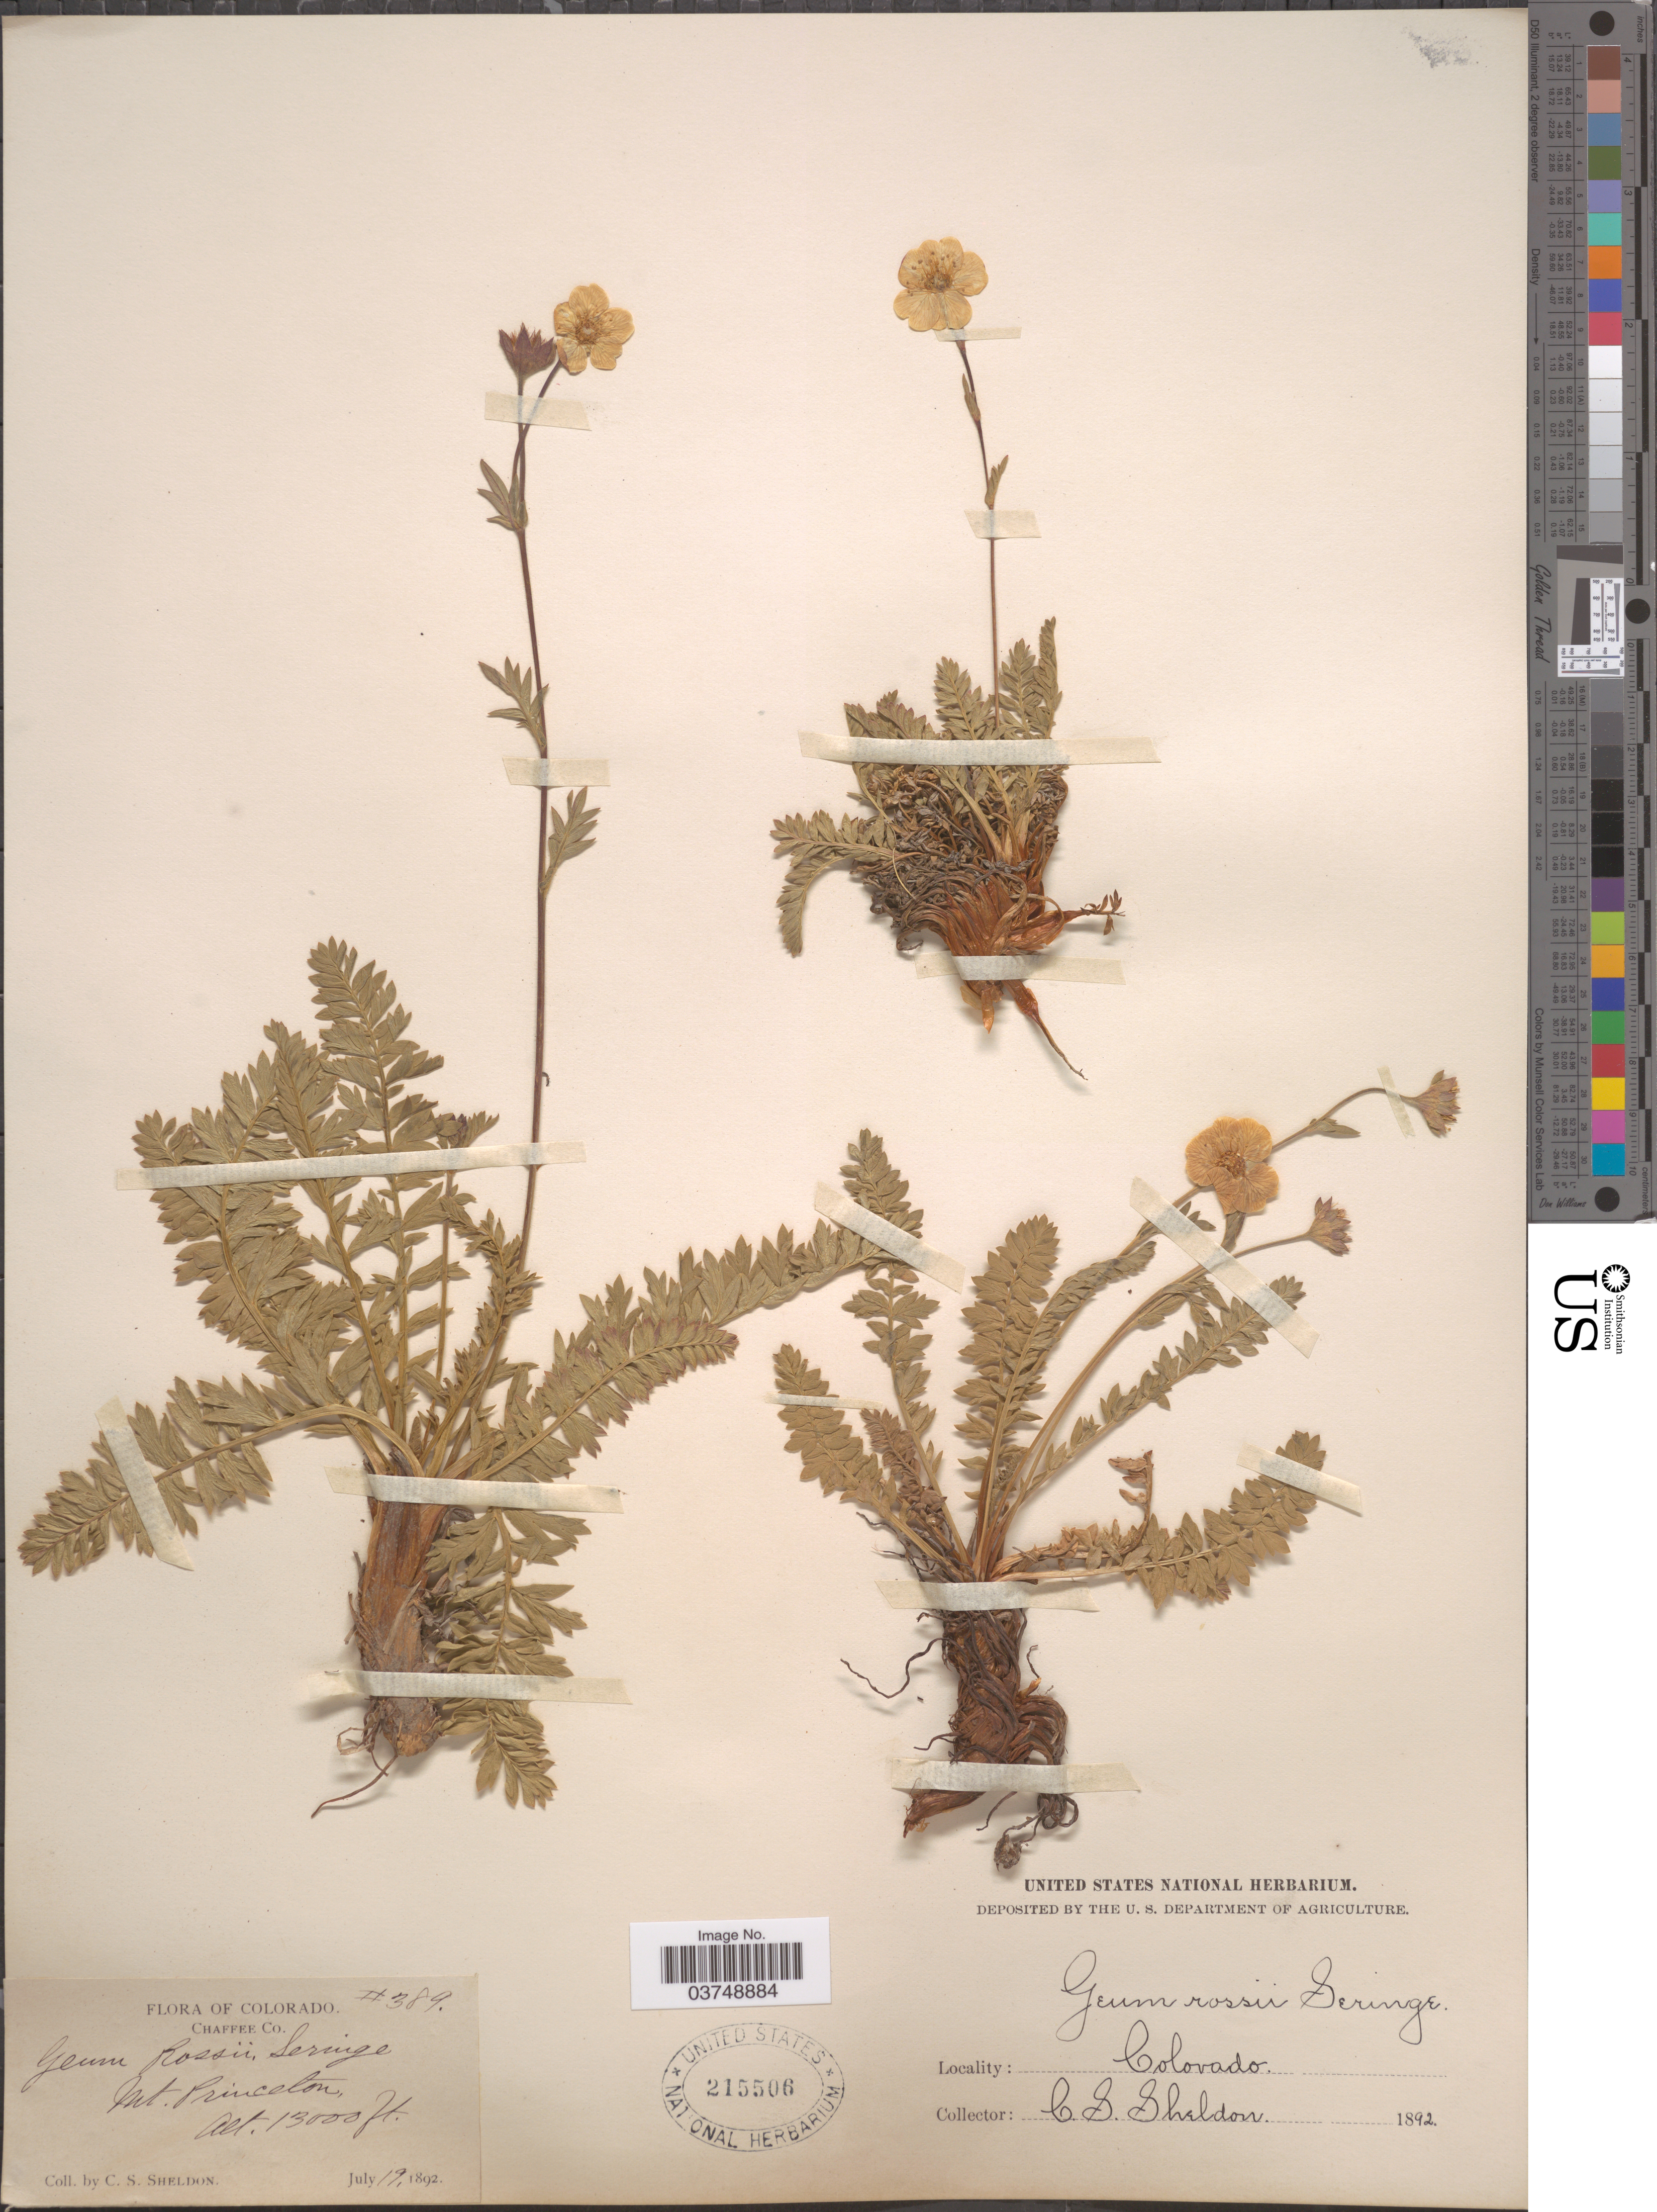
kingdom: Plantae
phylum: Tracheophyta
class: Magnoliopsida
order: Rosales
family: Rosaceae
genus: Geum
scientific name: Geum rossii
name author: (R. Br.) Ser.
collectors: C. S. Sheldon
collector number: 389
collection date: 1892-07-19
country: United States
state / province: Colorado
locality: Chaffee Co. Mt. Princeton.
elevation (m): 3962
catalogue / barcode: US 215506